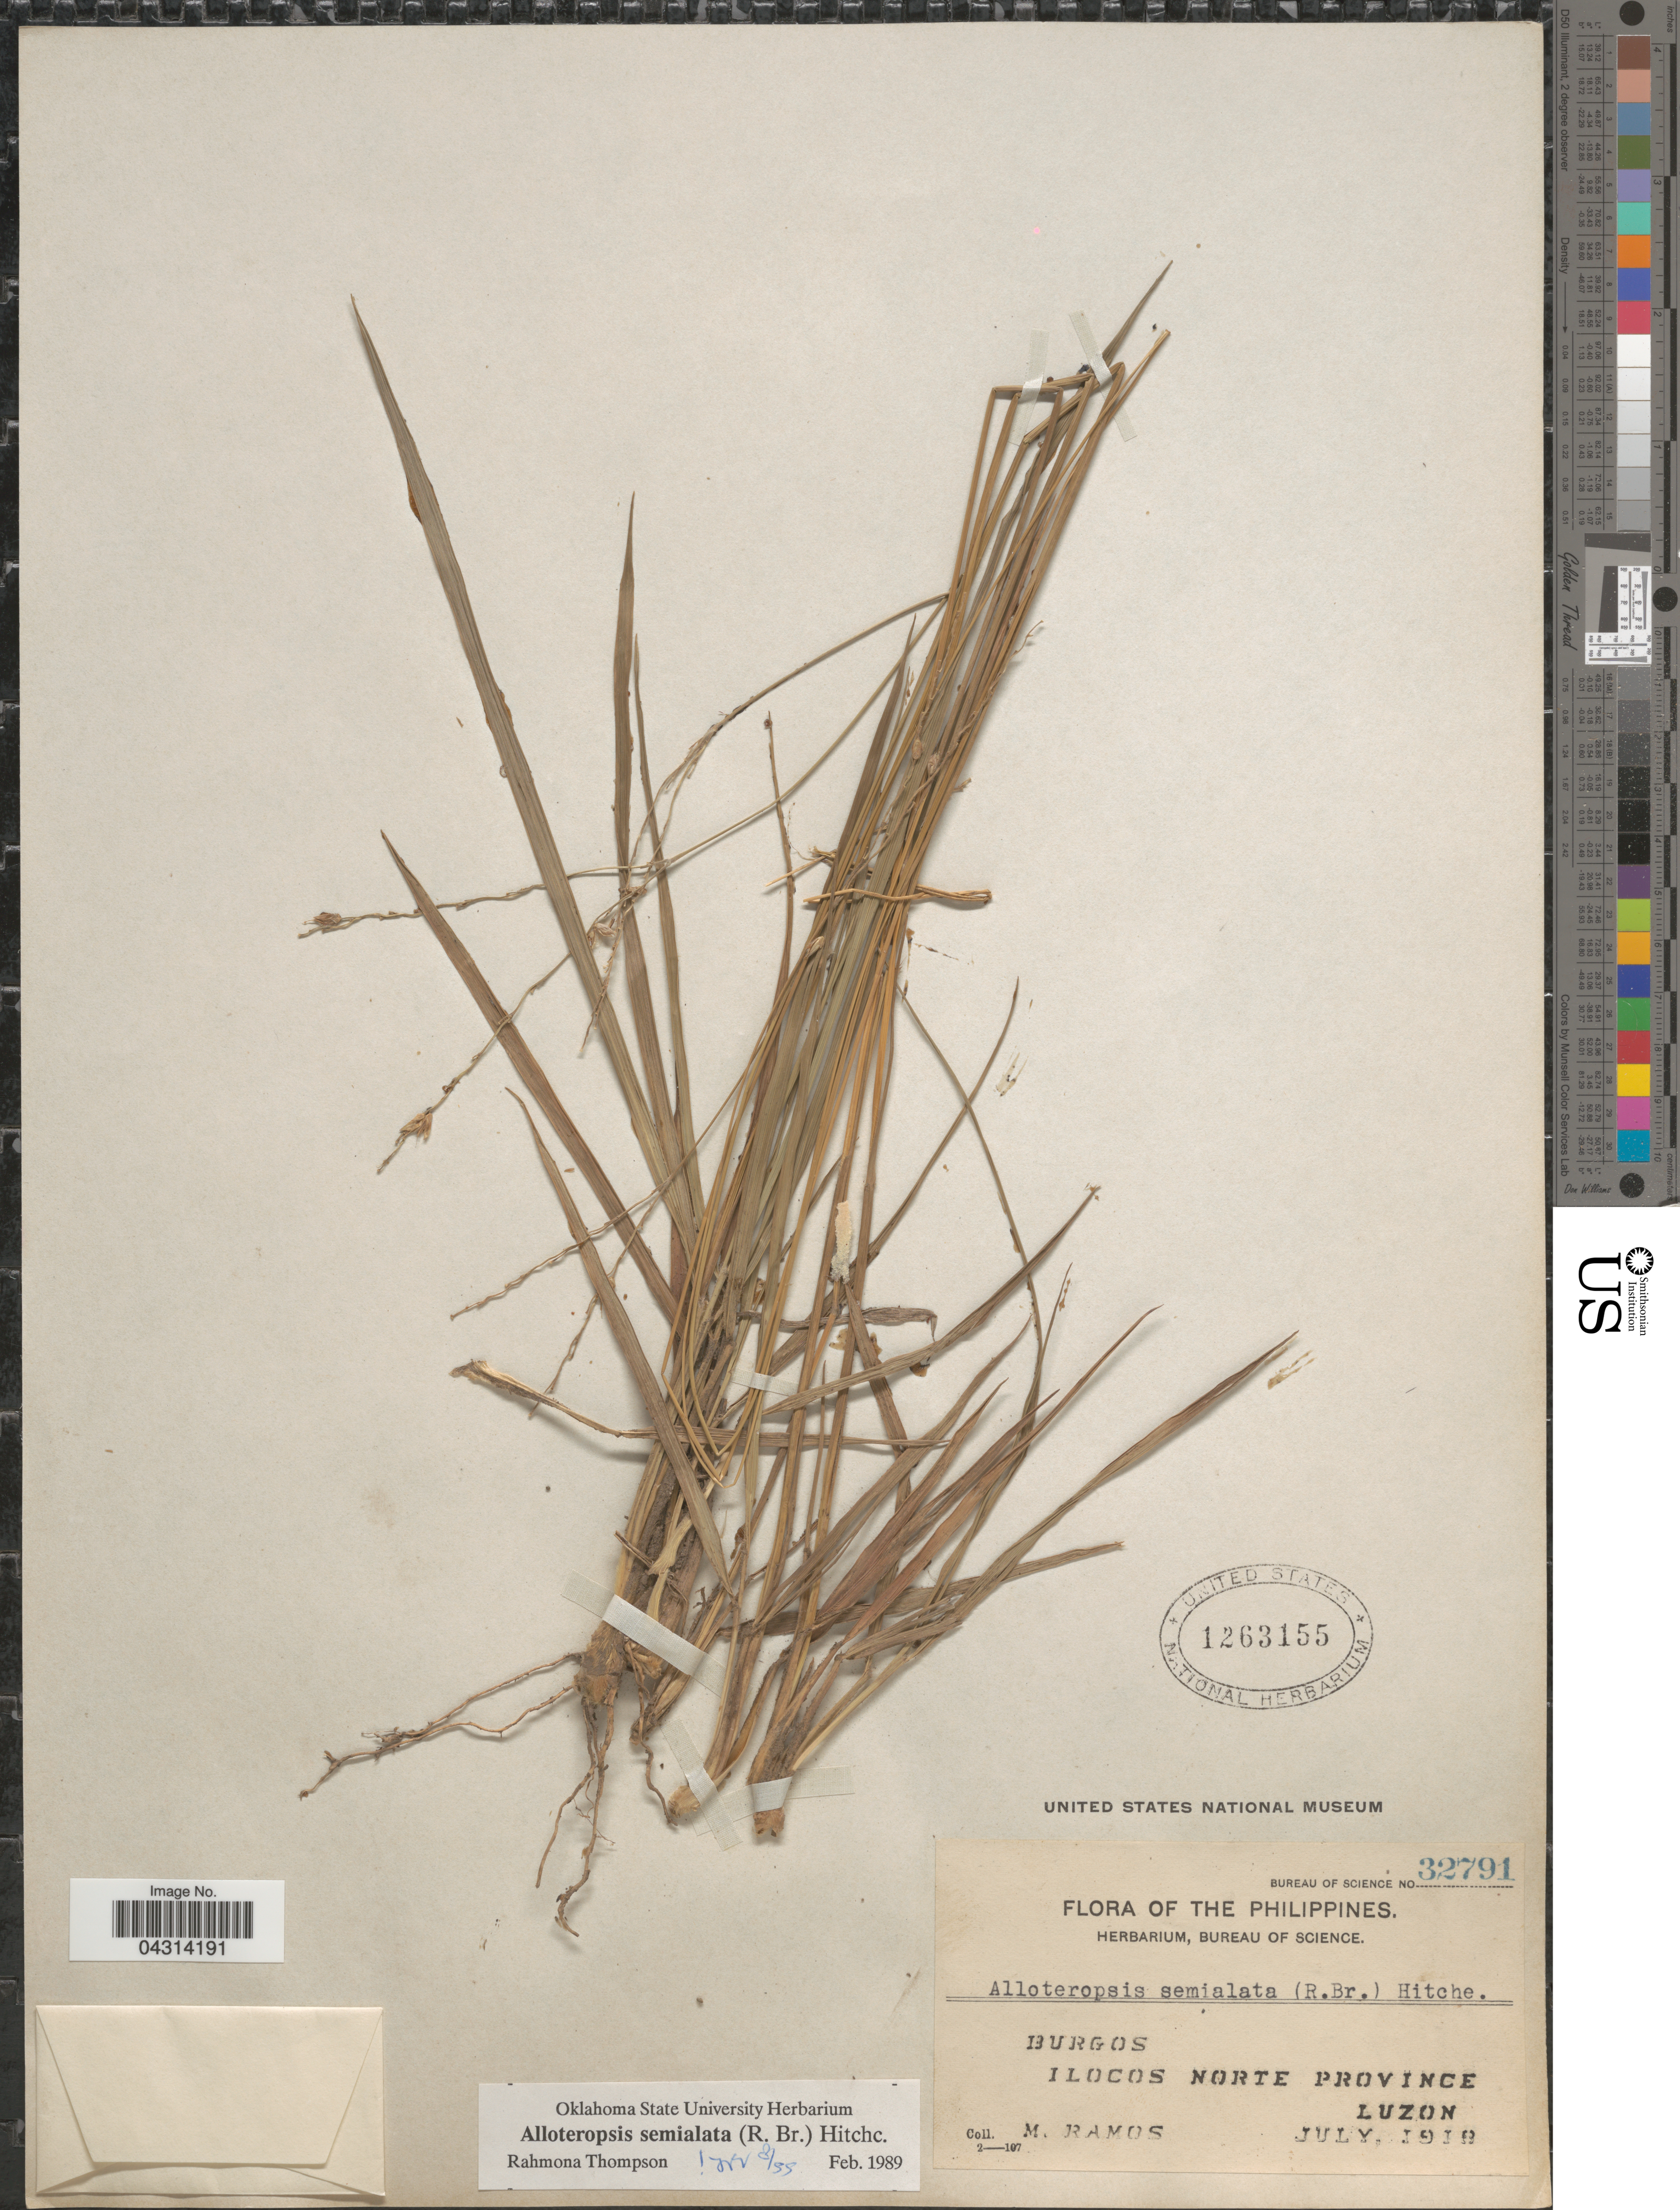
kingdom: Plantae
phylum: Tracheophyta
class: Liliopsida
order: Poales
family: Poaceae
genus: Alloteropsis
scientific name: Alloteropsis semialata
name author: (R. Br.) Hitchc.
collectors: M. Ramos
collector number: Bureau of Science 32791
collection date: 1918-07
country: Philippines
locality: Burgos. Ilocos Norte Province. Luzon.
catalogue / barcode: US 1263155